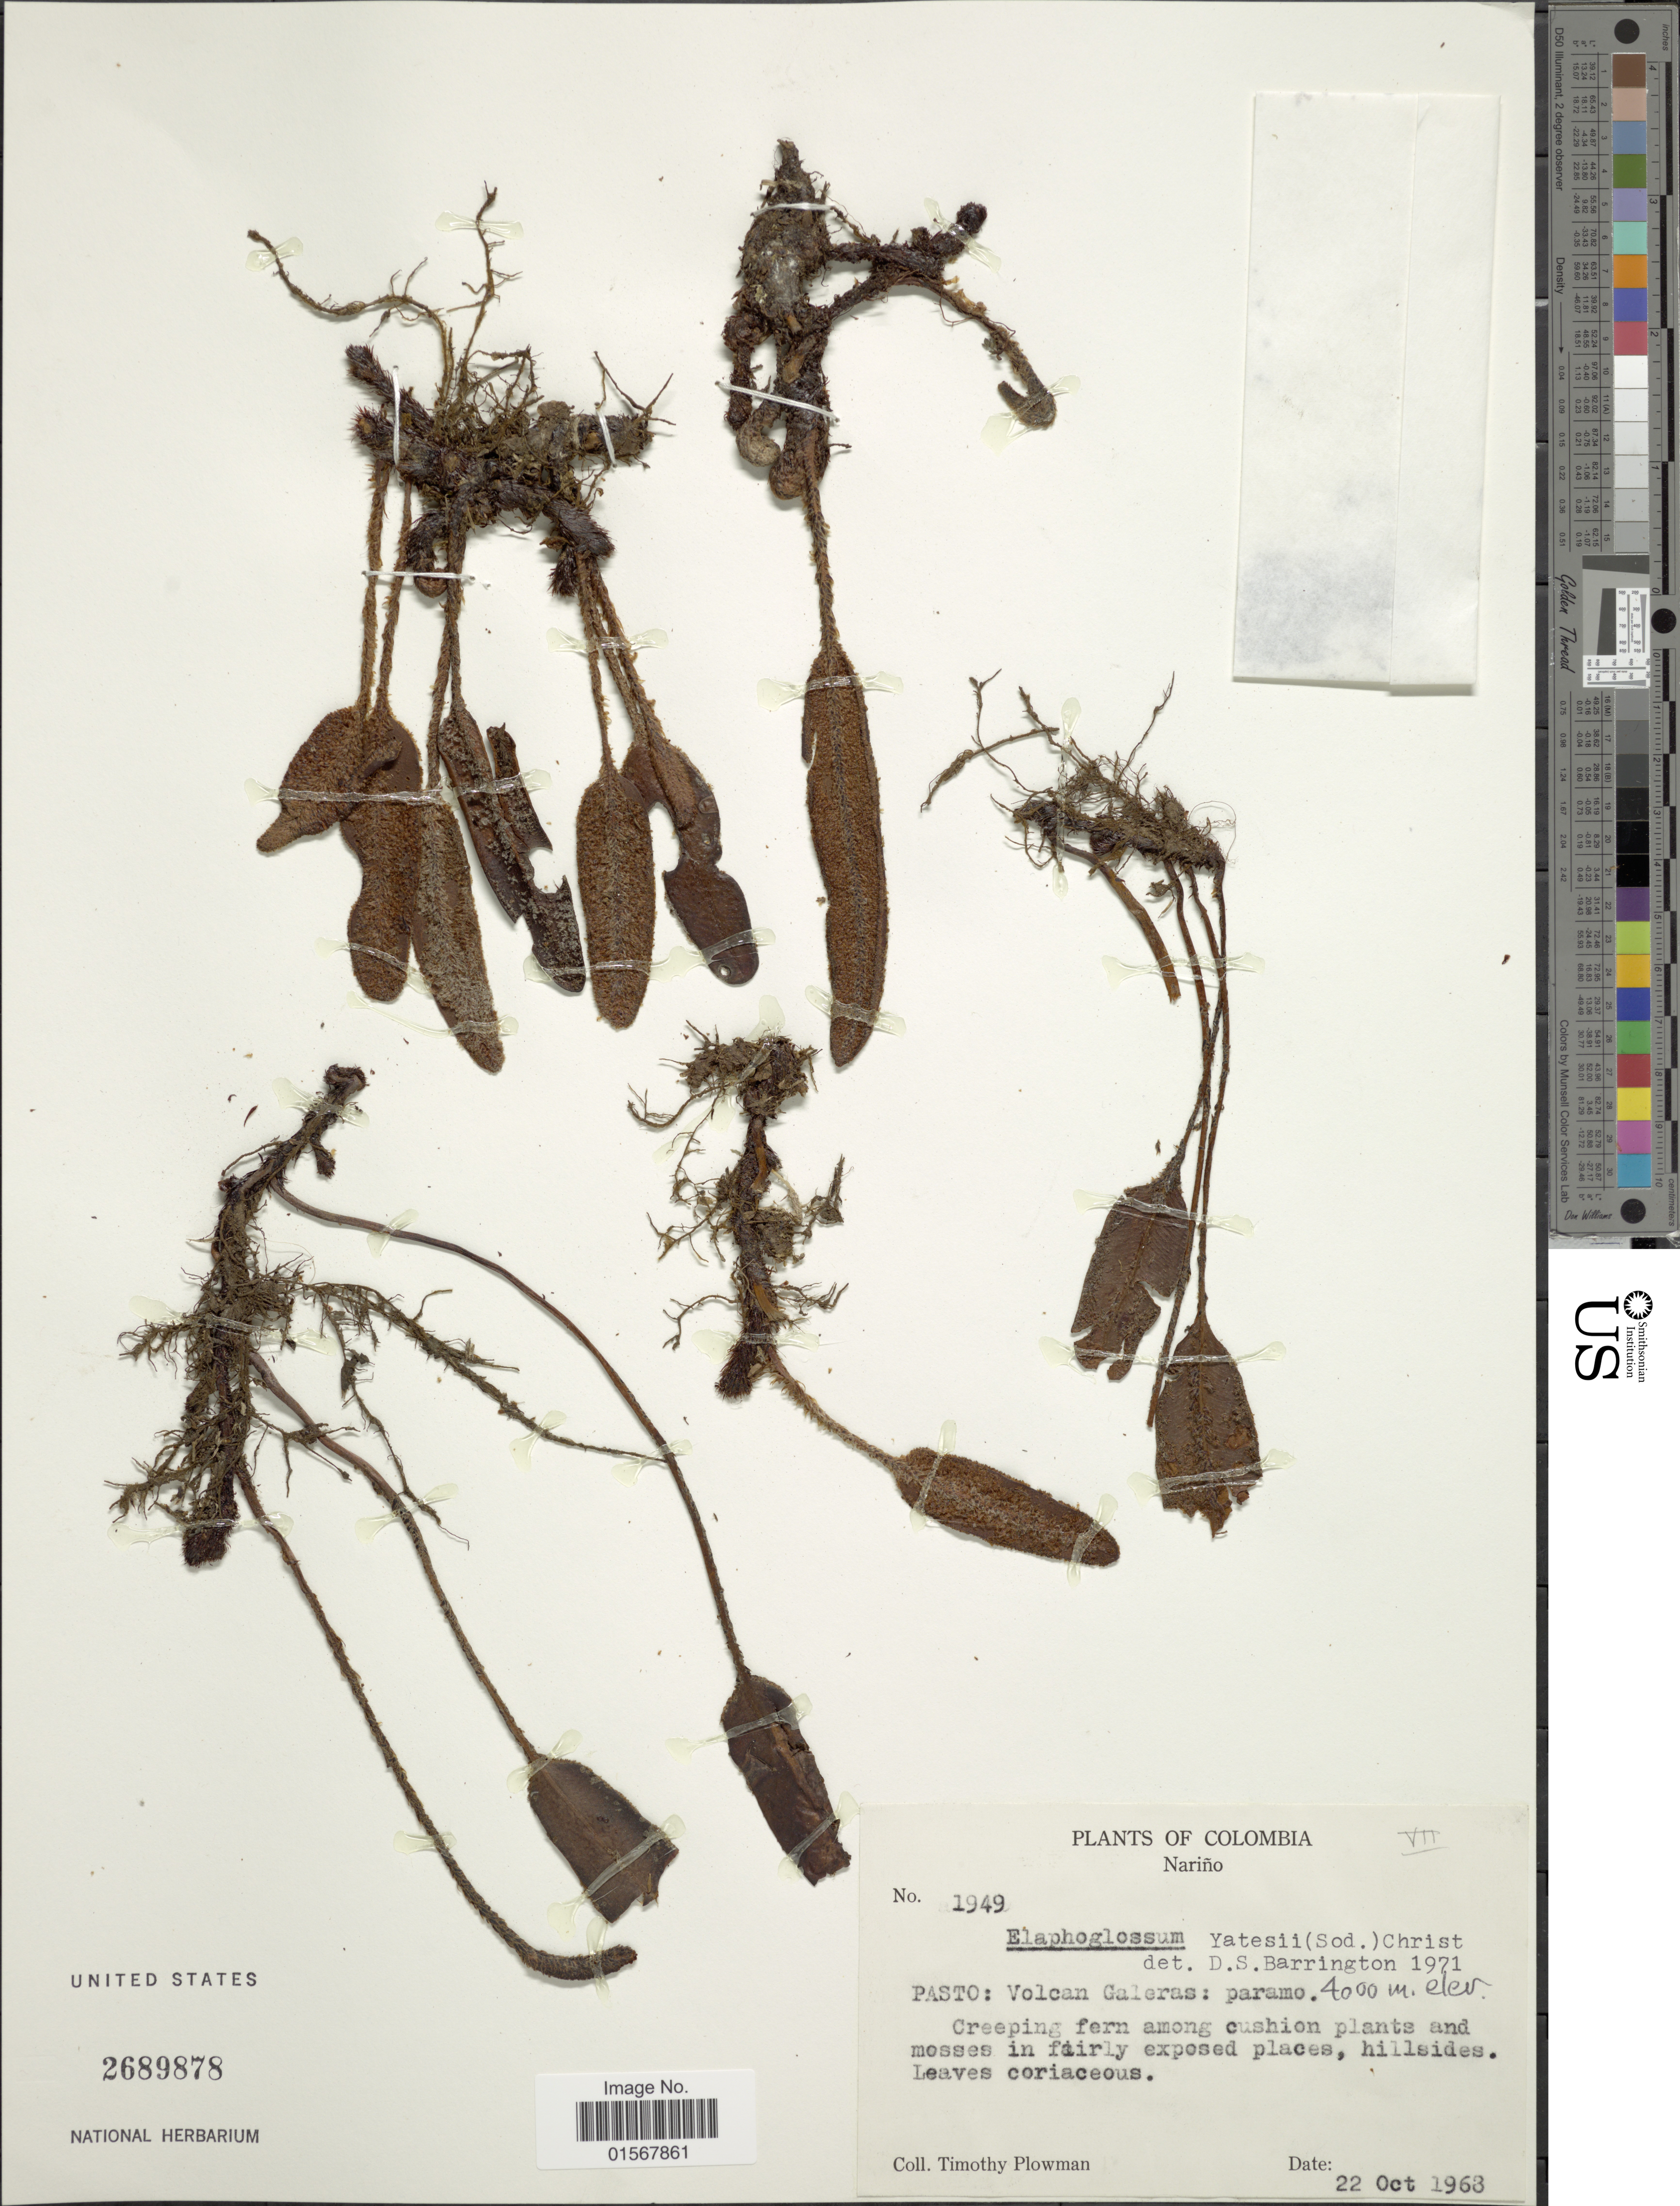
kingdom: Plantae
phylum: Tracheophyta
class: Polypodiopsida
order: Polypodiales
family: Dryopteridaceae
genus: Elaphoglossum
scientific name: Elaphoglossum yatesii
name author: (Sodiro) Christ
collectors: T. Plowman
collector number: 1949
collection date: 1963-10-22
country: Colombia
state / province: Nariño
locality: Narino, Pasto: Volcan Galeras: paramo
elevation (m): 4000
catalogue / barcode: US 2689878